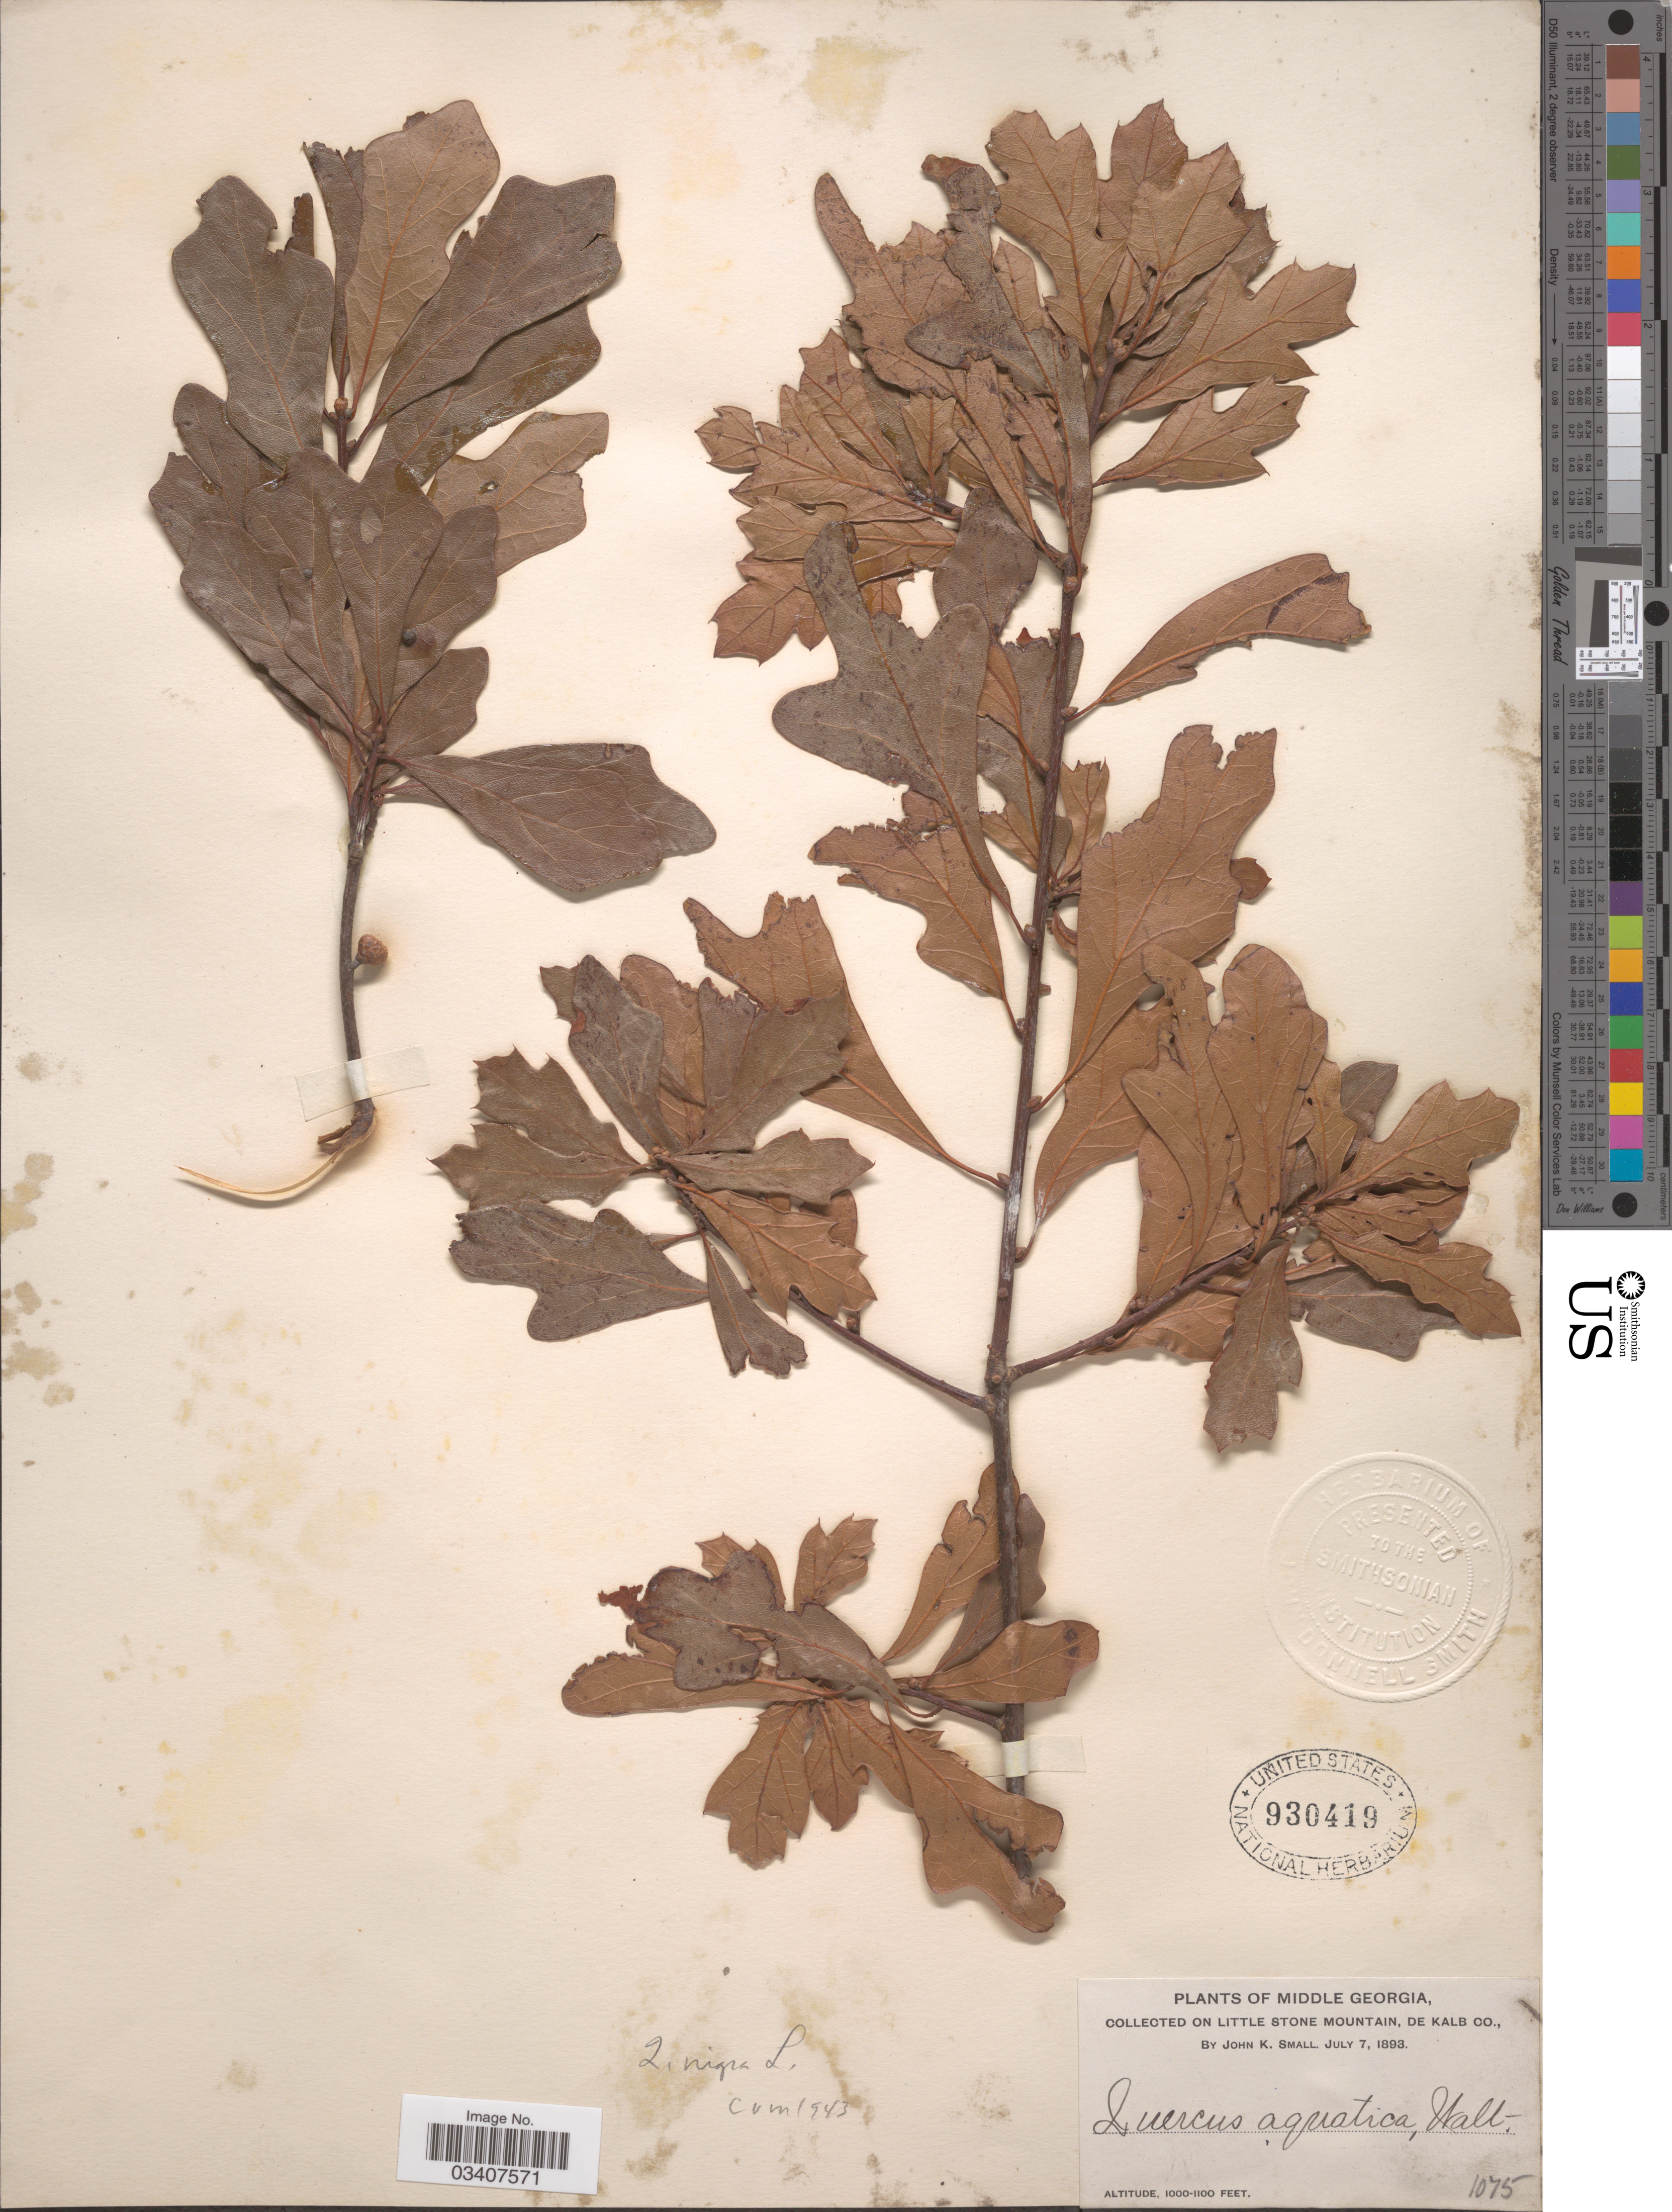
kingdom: Plantae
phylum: Tracheophyta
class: Magnoliopsida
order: Fagales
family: Fagaceae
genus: Quercus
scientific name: Quercus nigra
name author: L.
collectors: J. K. Small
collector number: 1075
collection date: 1893-07-07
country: United States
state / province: Georgia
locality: Middle Georgia. On Little Stone Mountain, De Kalb Co.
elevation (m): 305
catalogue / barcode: US 930419